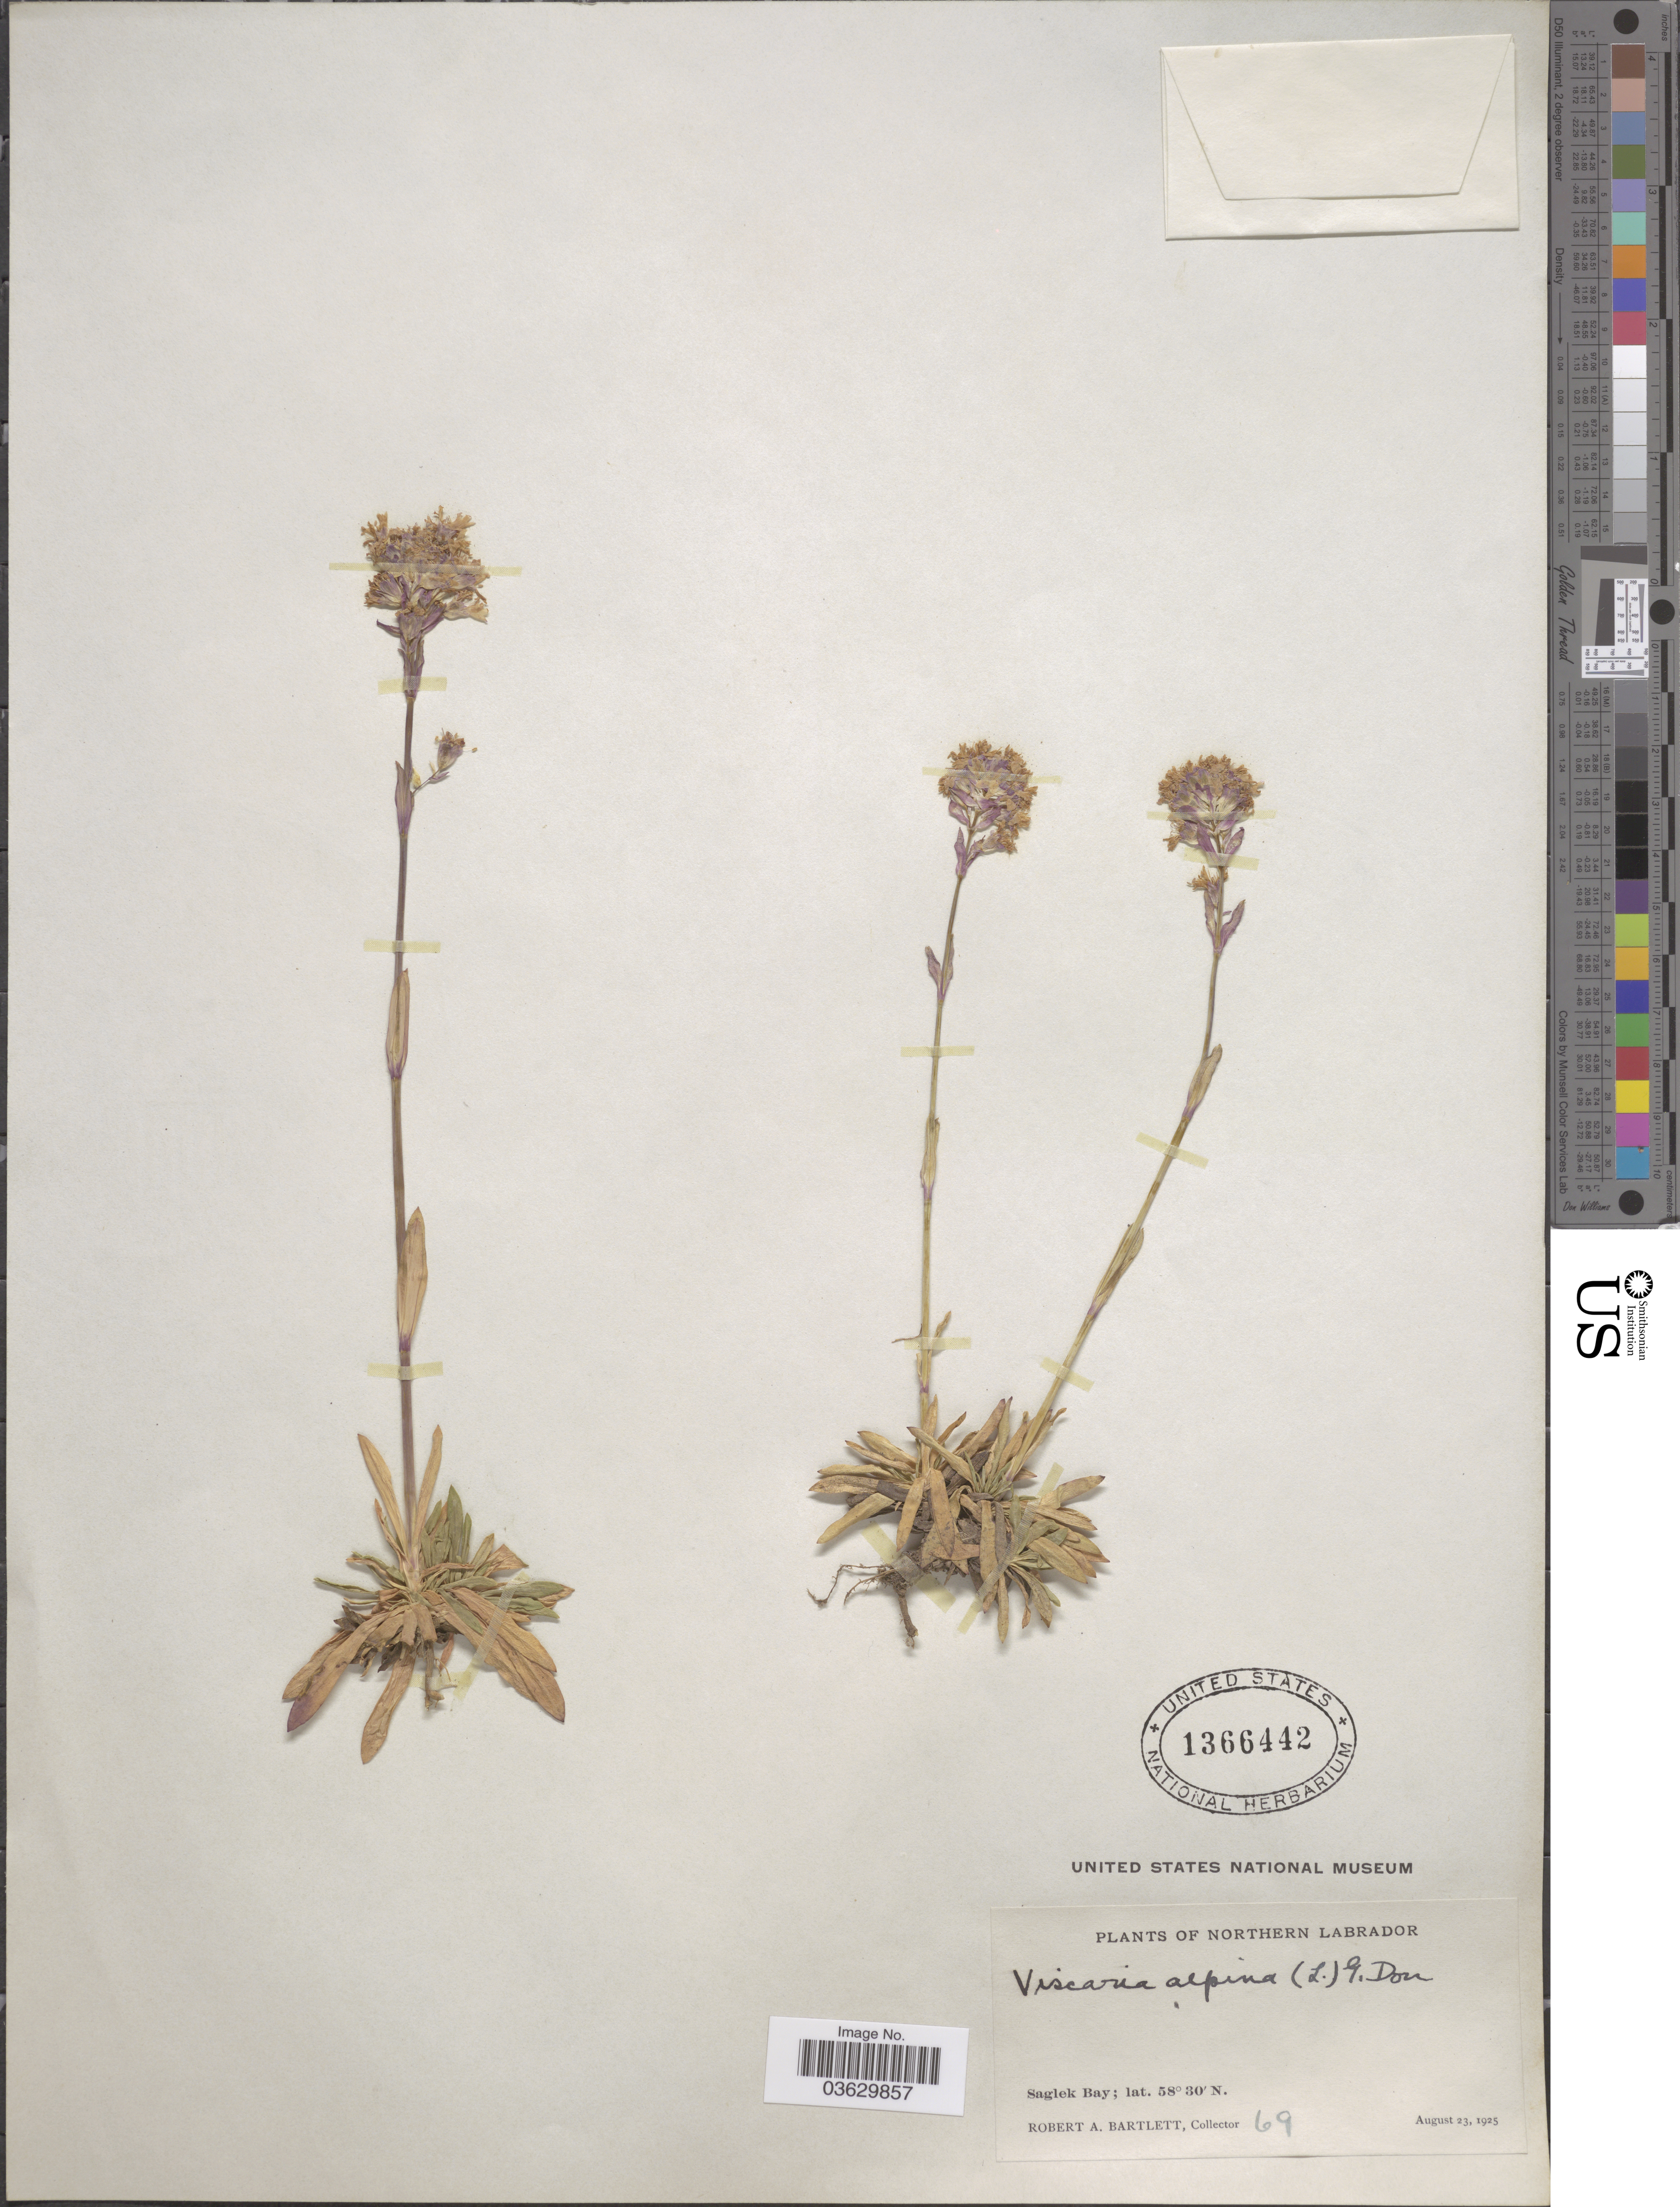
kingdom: Plantae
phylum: Tracheophyta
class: Magnoliopsida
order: Caryophyllales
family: Caryophyllaceae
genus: Viscaria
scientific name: Viscaria alpina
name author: (L.) G. Don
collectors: R. A. Bartlett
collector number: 69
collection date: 1925-08-23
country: Canada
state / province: Newfoundland and Labrador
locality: Northern Labrador. Saglek Bay.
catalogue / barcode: US 1366442